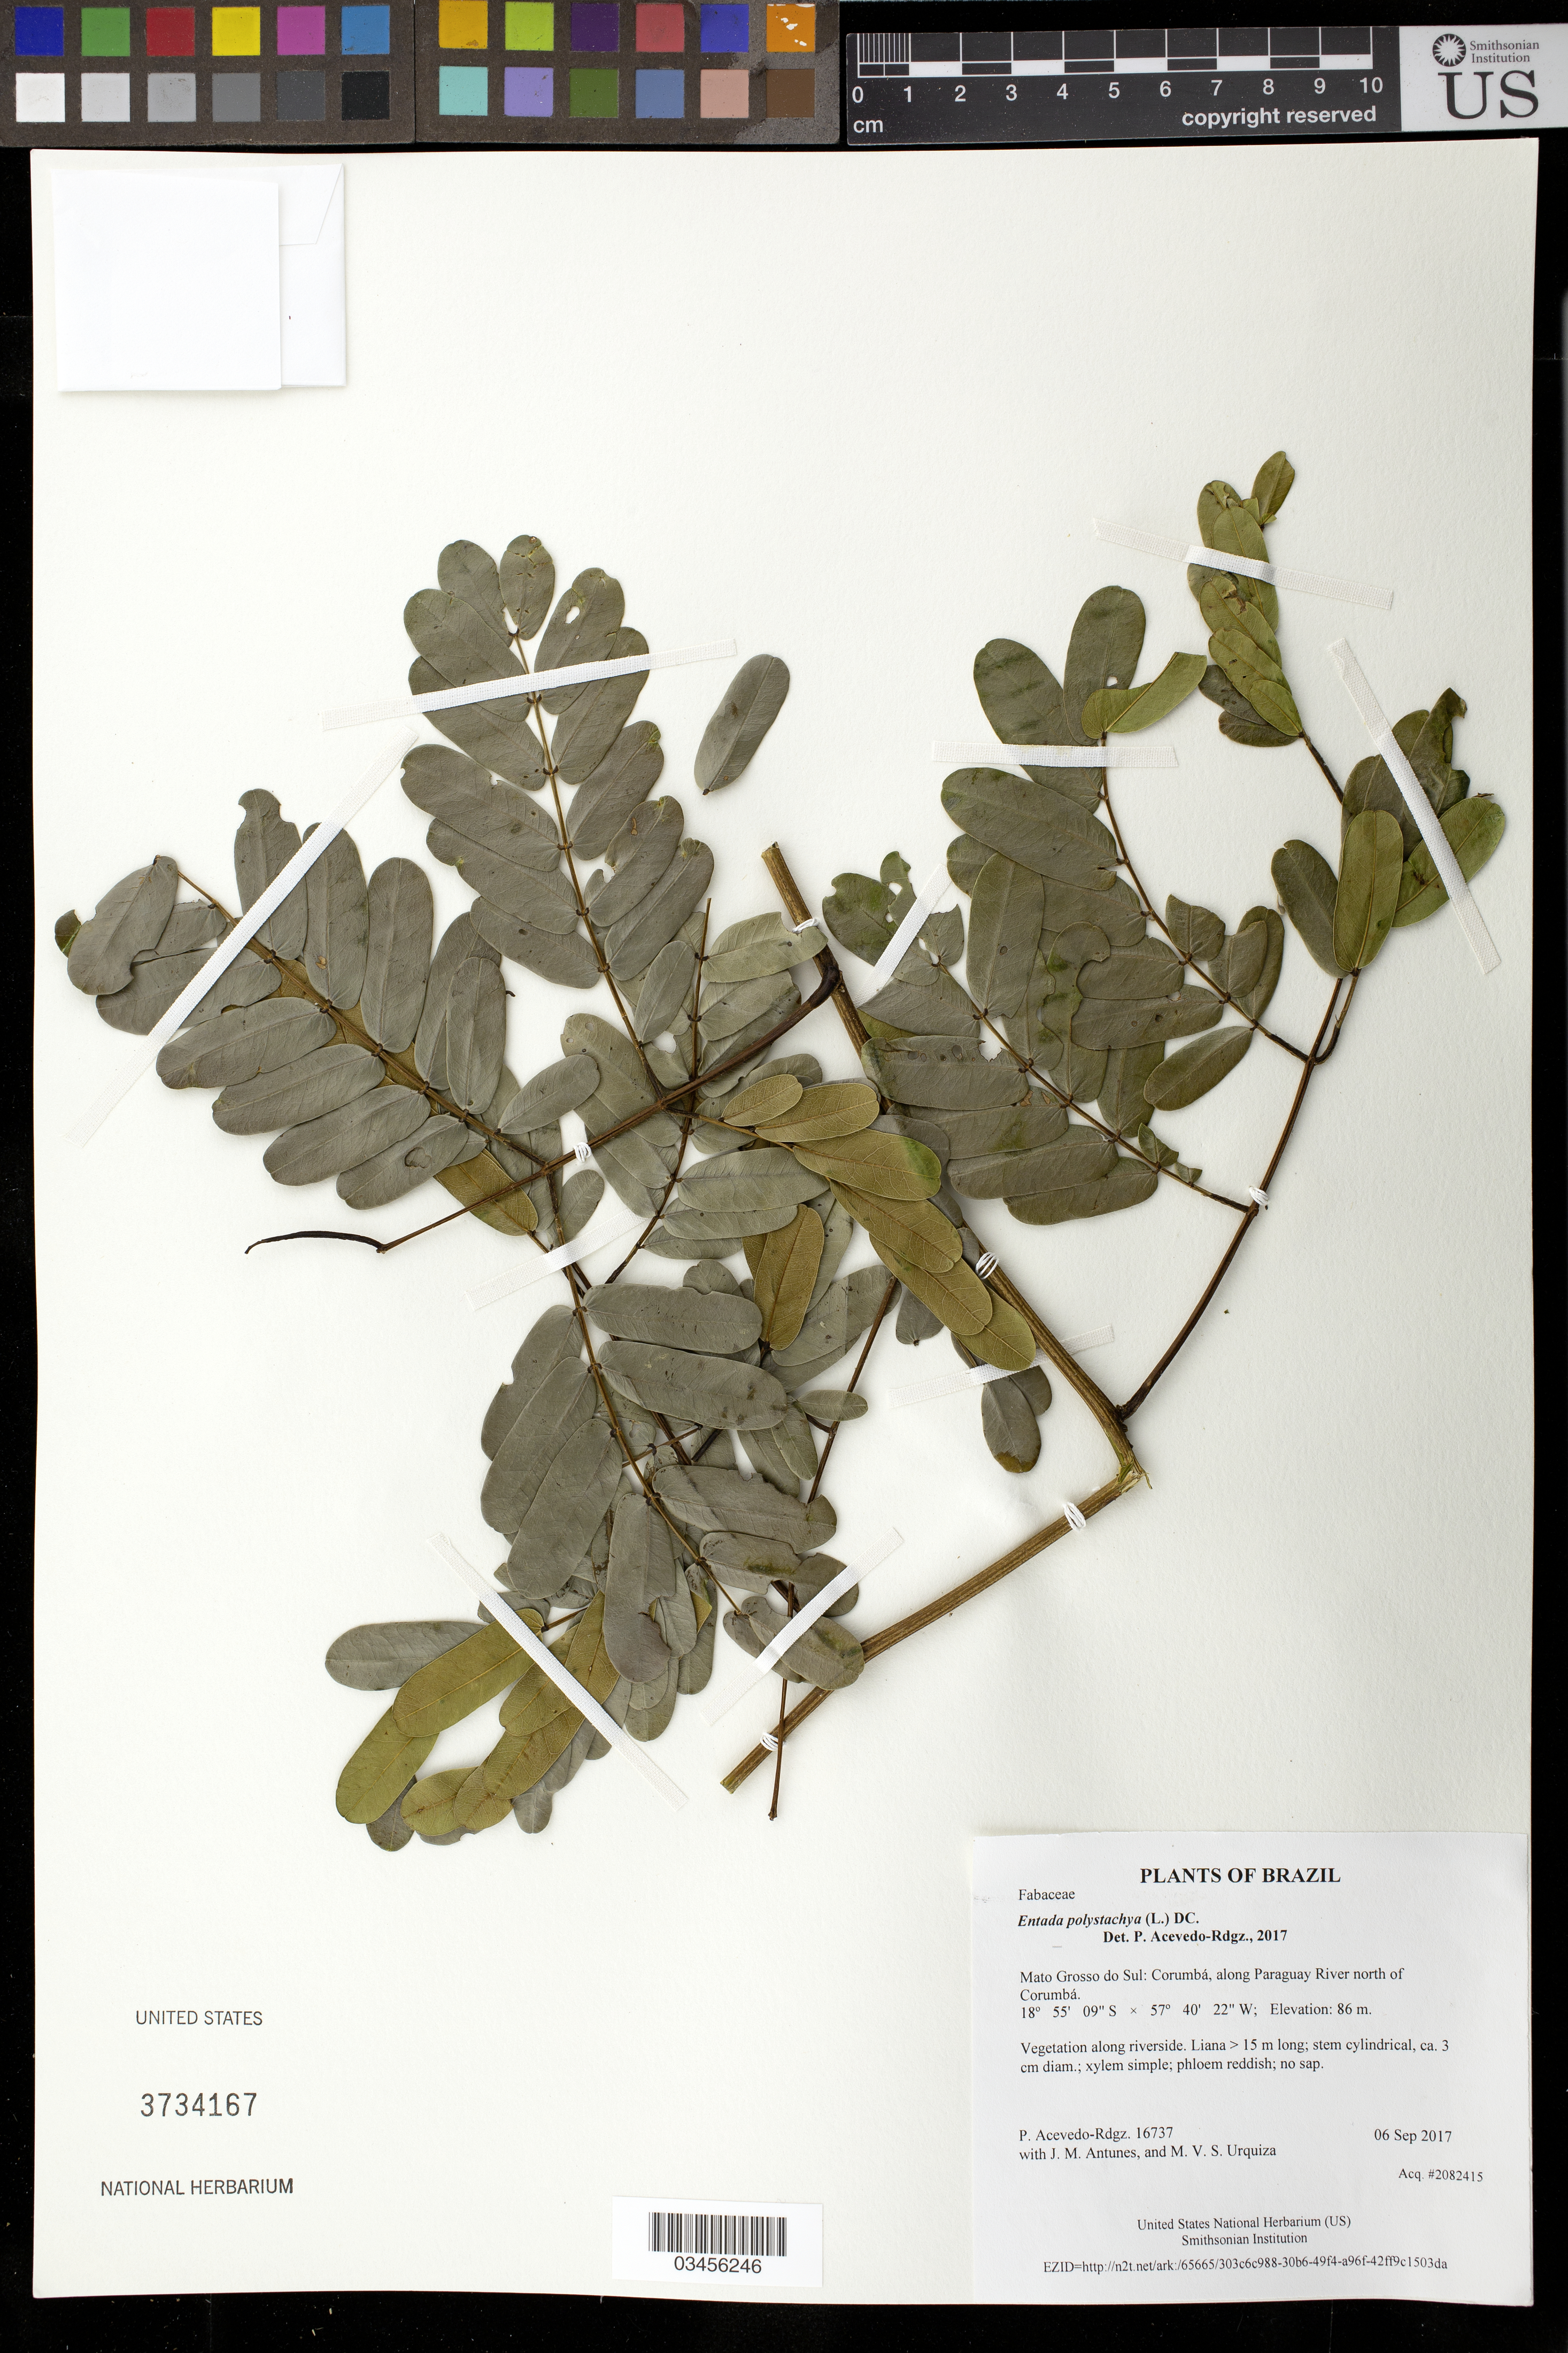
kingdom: Plantae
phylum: Tracheophyta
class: Magnoliopsida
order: Fabales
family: Fabaceae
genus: Entada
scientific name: Entada polystachya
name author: (L.) DC.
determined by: Acevedo-Rodríguez, P., (BOT), Smithsonian Institution - National Museum of Natural History (UNITED STATES)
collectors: P. Acevedo-Rodr., J. M. Antunes & M. V. S. Urquiza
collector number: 16737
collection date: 2017-09-06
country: Brazil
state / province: Mato Grosso do Sul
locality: Corumbá, along Paraguay River north of Corumbá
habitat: Vegetation along riverside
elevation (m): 86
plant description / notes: US, K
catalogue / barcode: US 3734167